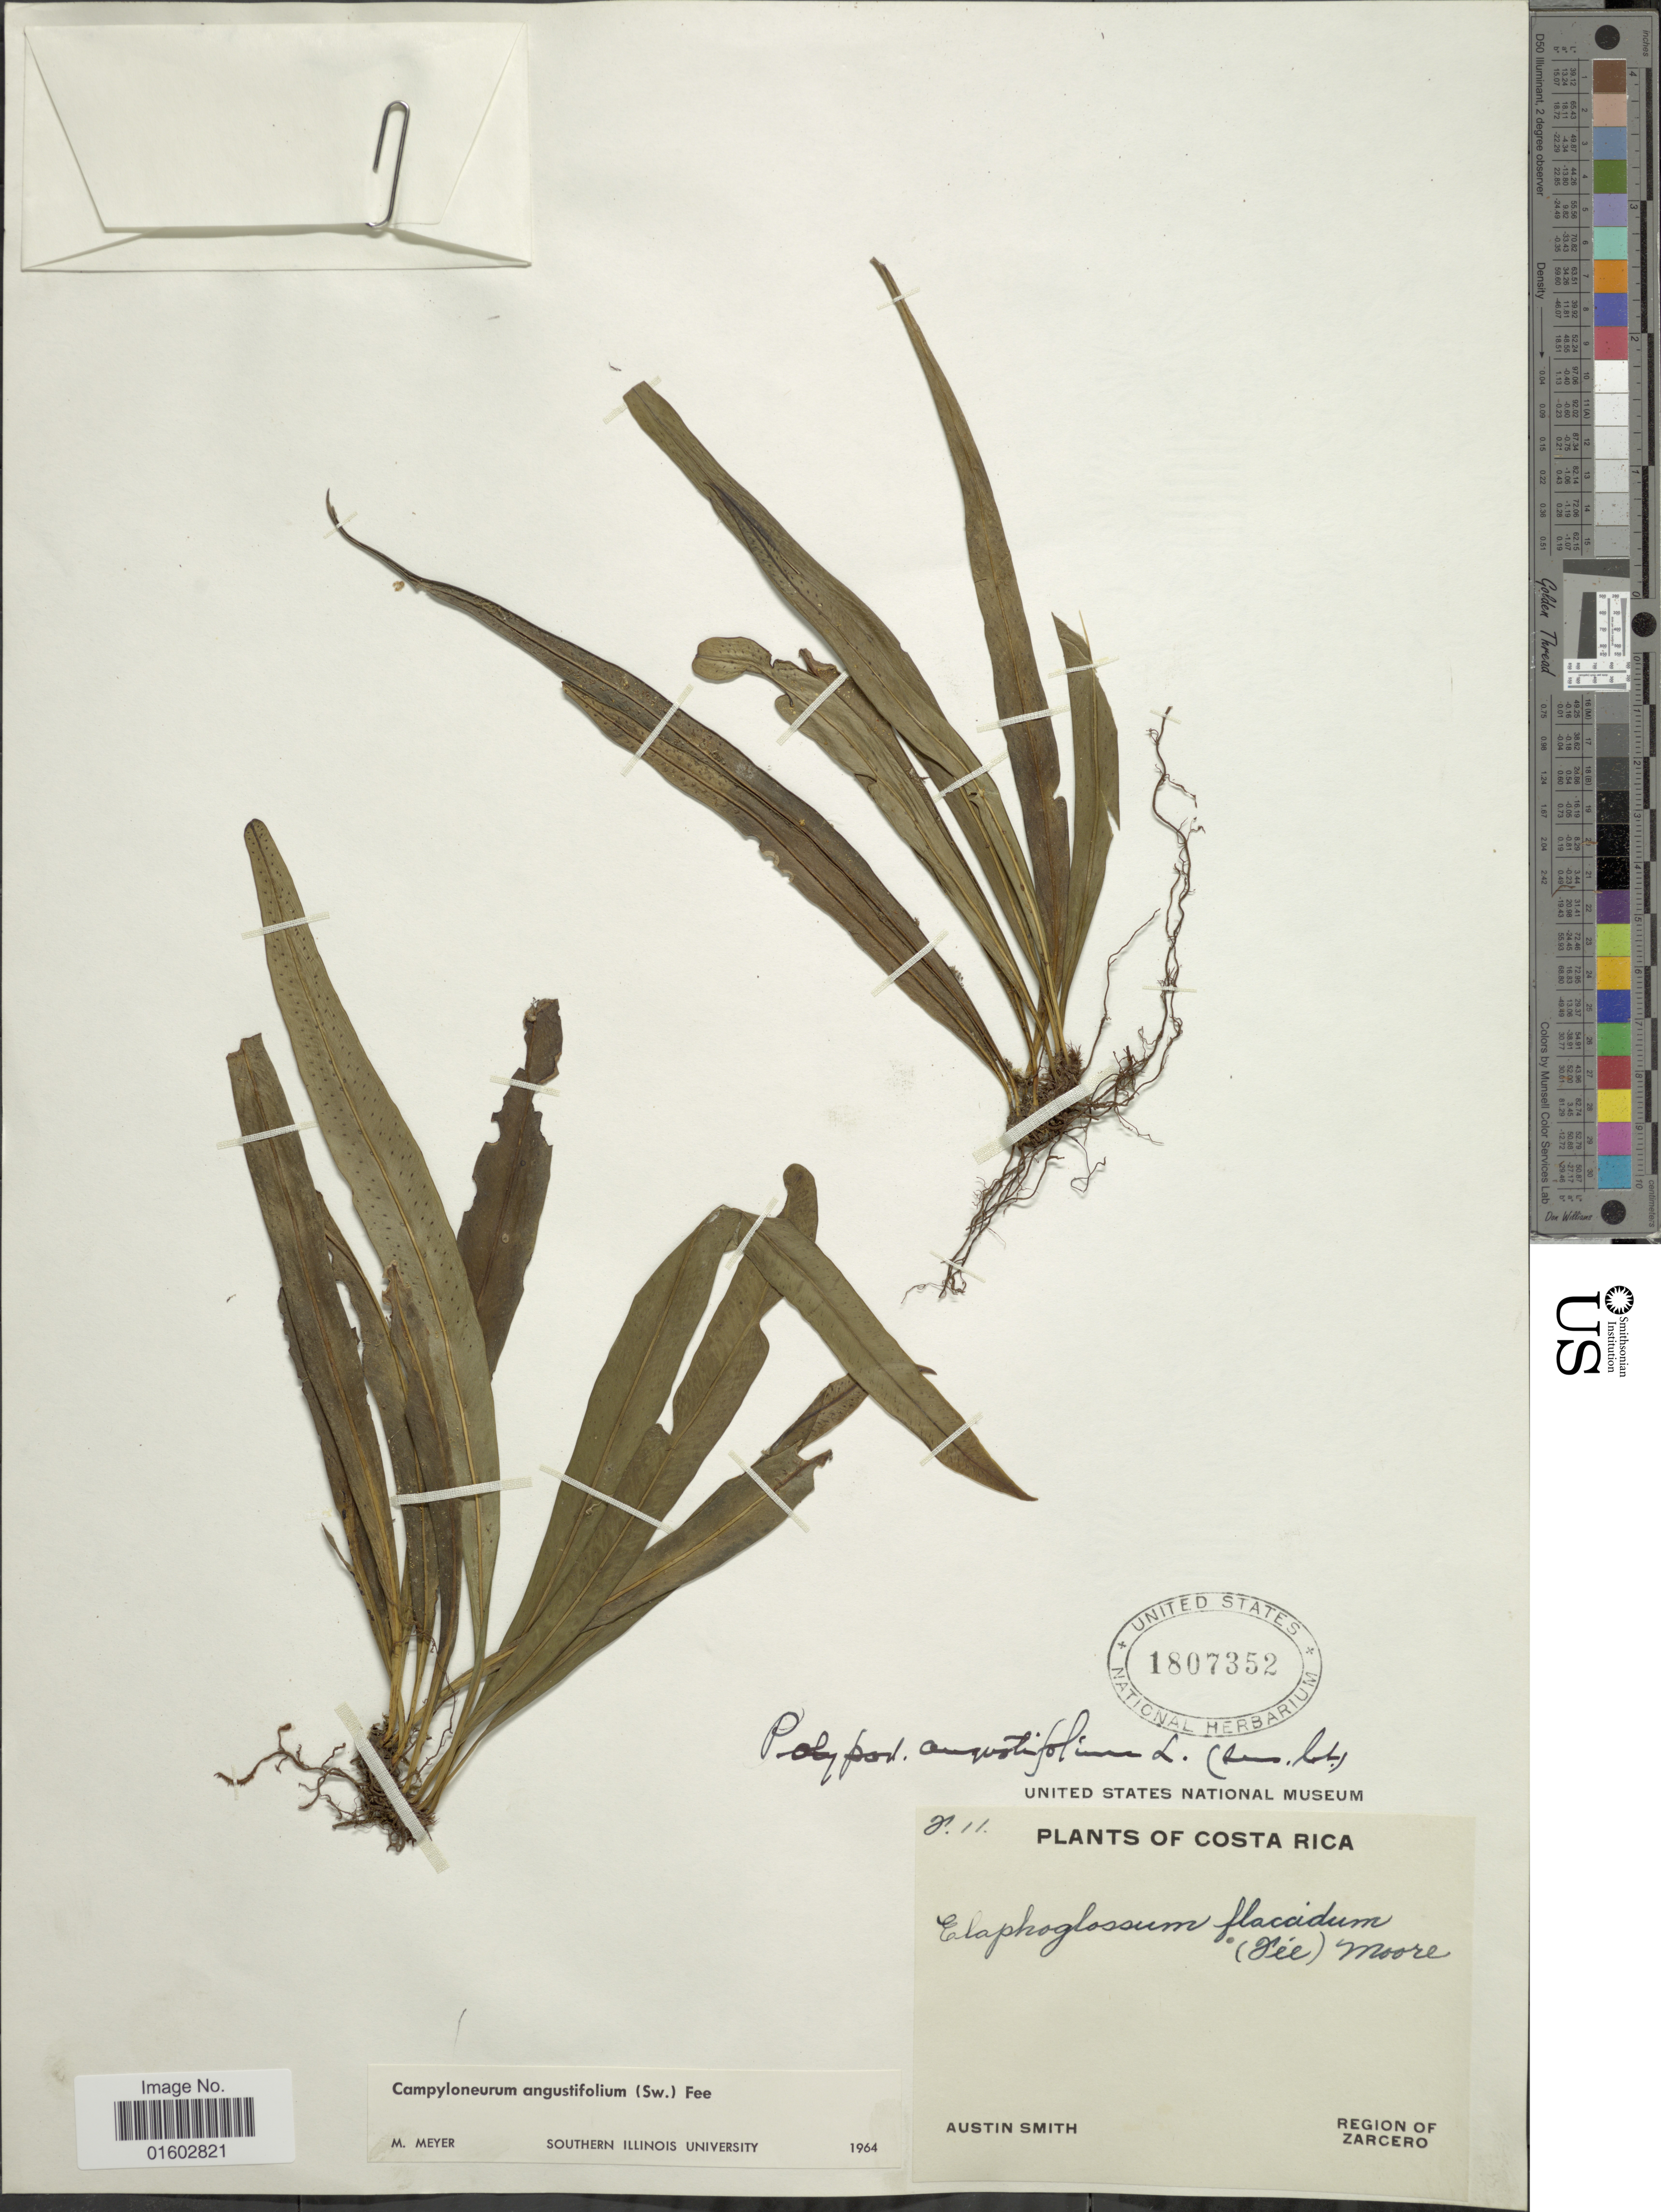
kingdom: Plantae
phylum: Tracheophyta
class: Polypodiopsida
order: Polypodiales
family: Polypodiaceae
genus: Campyloneurum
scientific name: Campyloneurum angustifolium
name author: (Sw.) Fée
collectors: Aust P. Smith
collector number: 11*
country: Costa Rica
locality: Region of Zarcero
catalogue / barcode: US 1807352